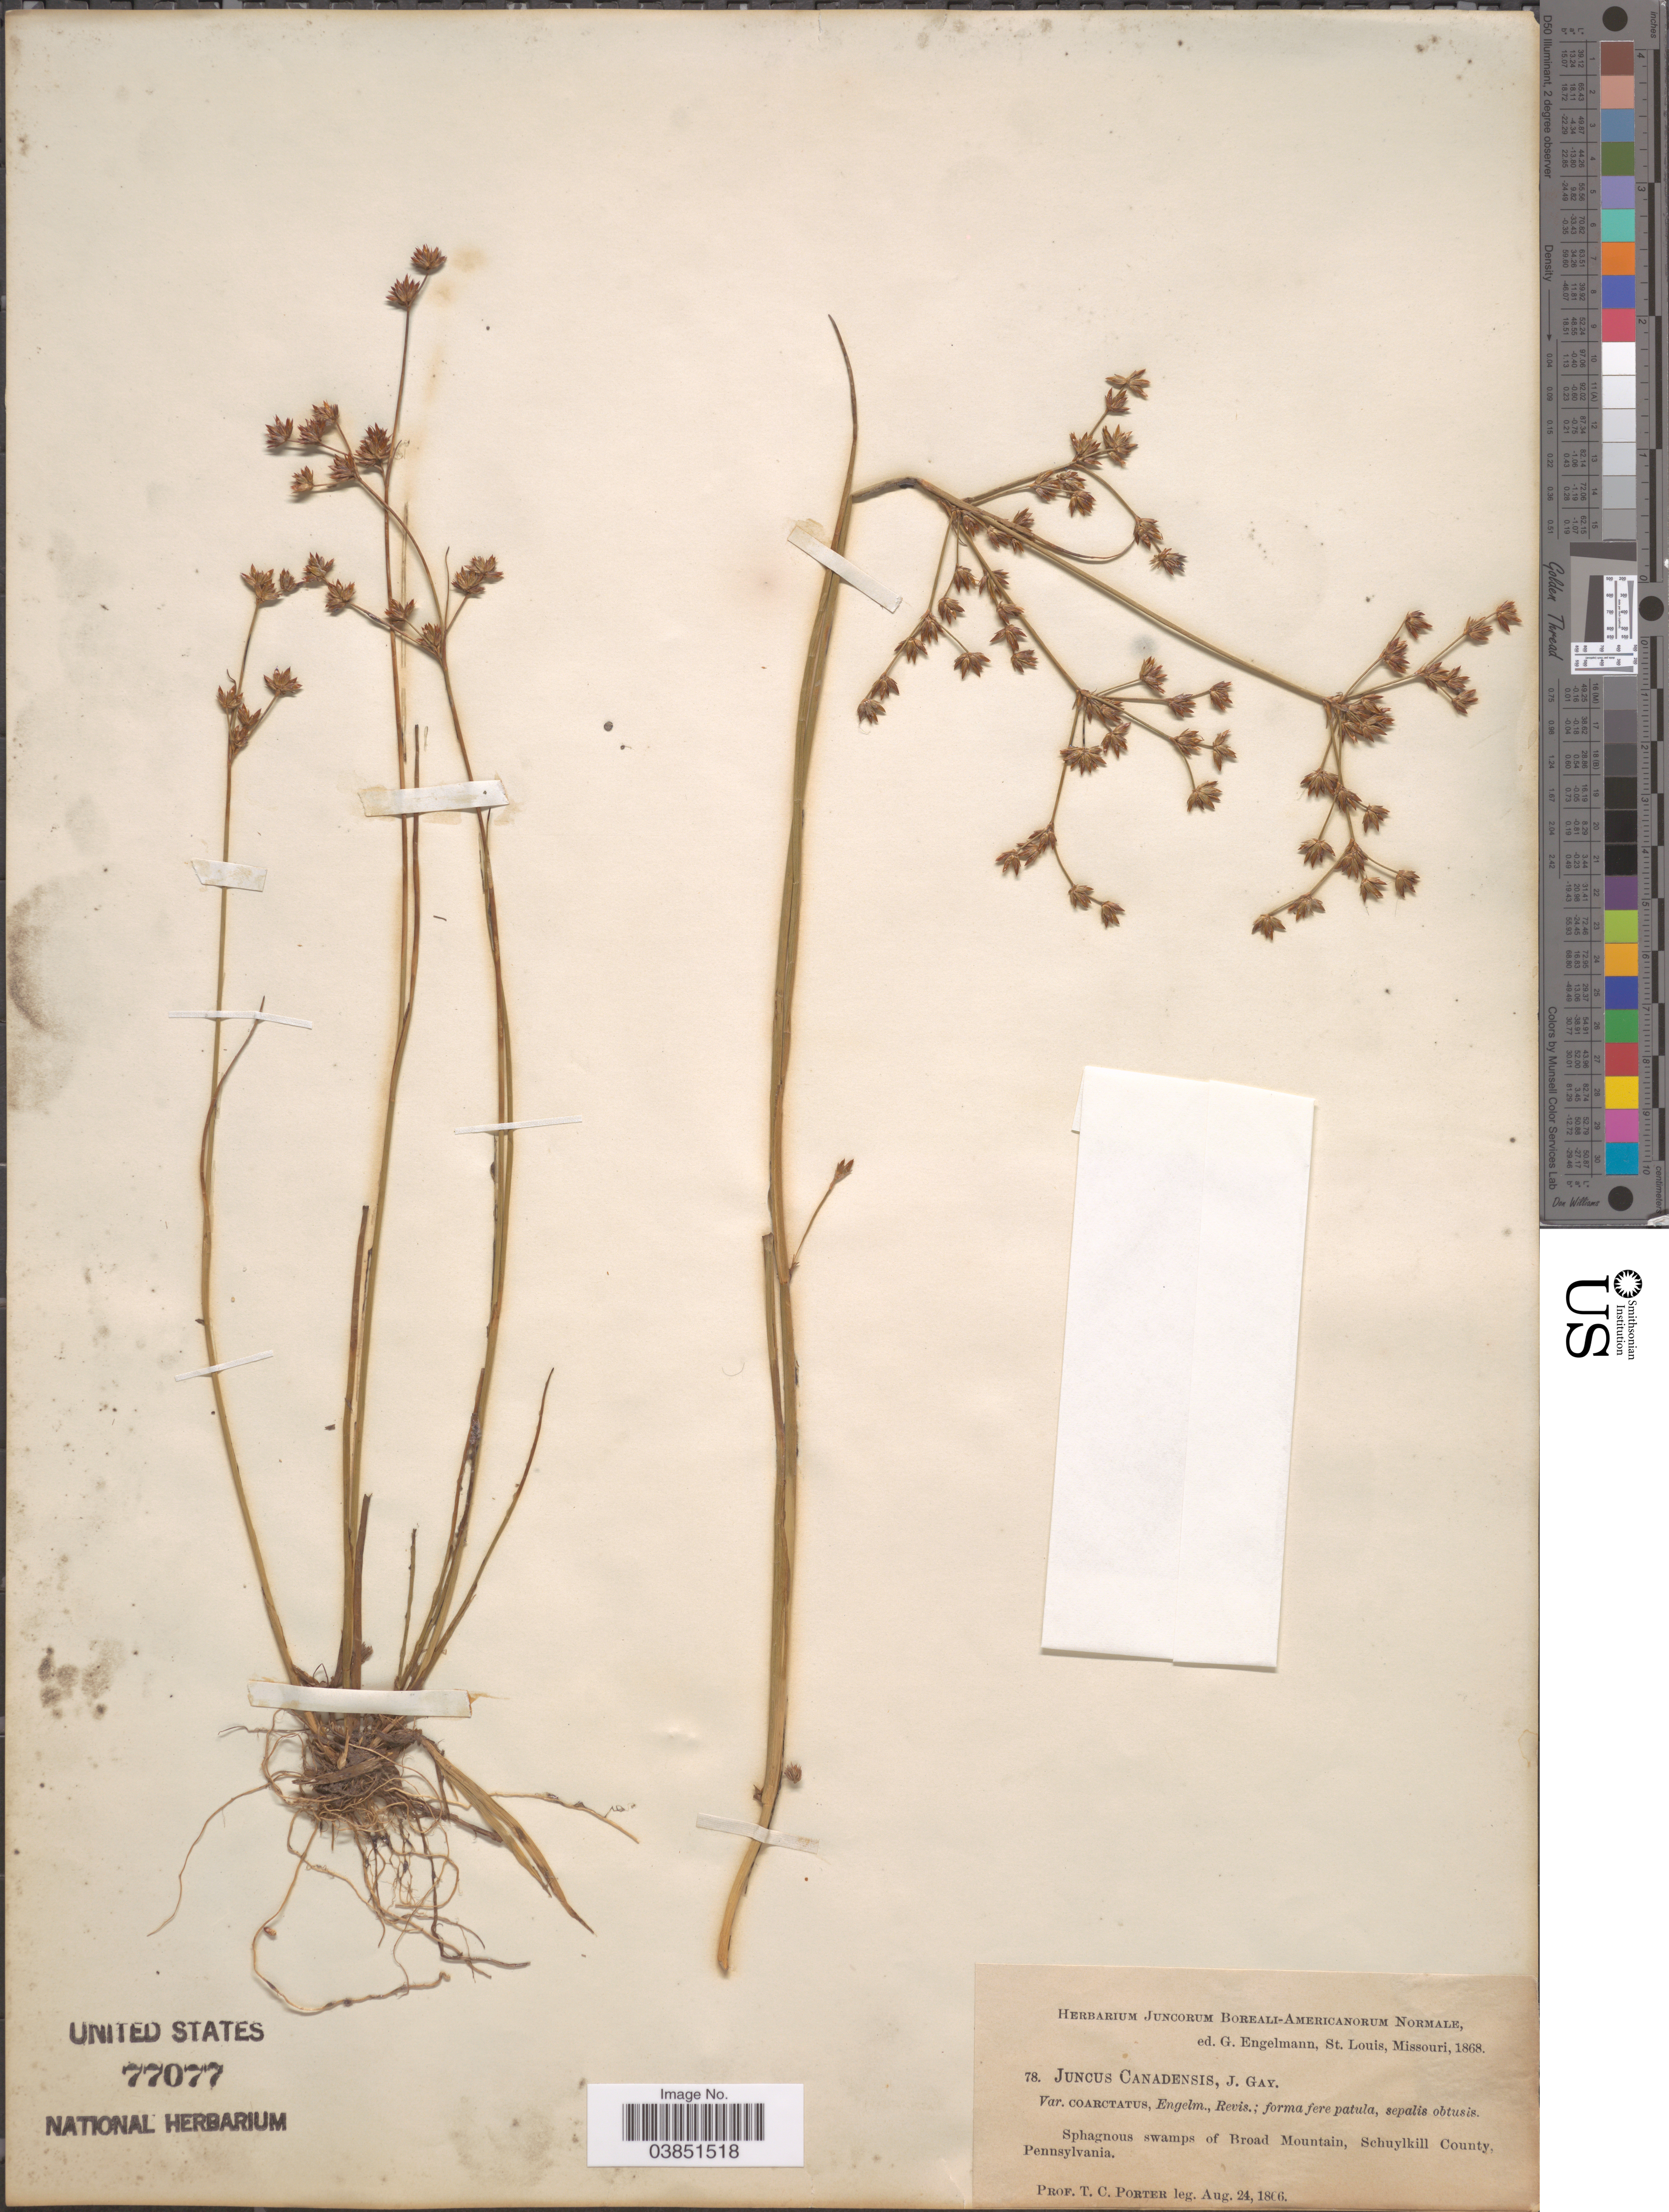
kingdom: Plantae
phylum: Tracheophyta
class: Liliopsida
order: Poales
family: Juncaceae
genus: Juncus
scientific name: Juncus canadensis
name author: J. Gay ex Laharpe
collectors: T. Porter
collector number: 78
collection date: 1866-08-24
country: United States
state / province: Pennsylvania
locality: Swamps of Broad Mountain, Schuylkill County.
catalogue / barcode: US 77077